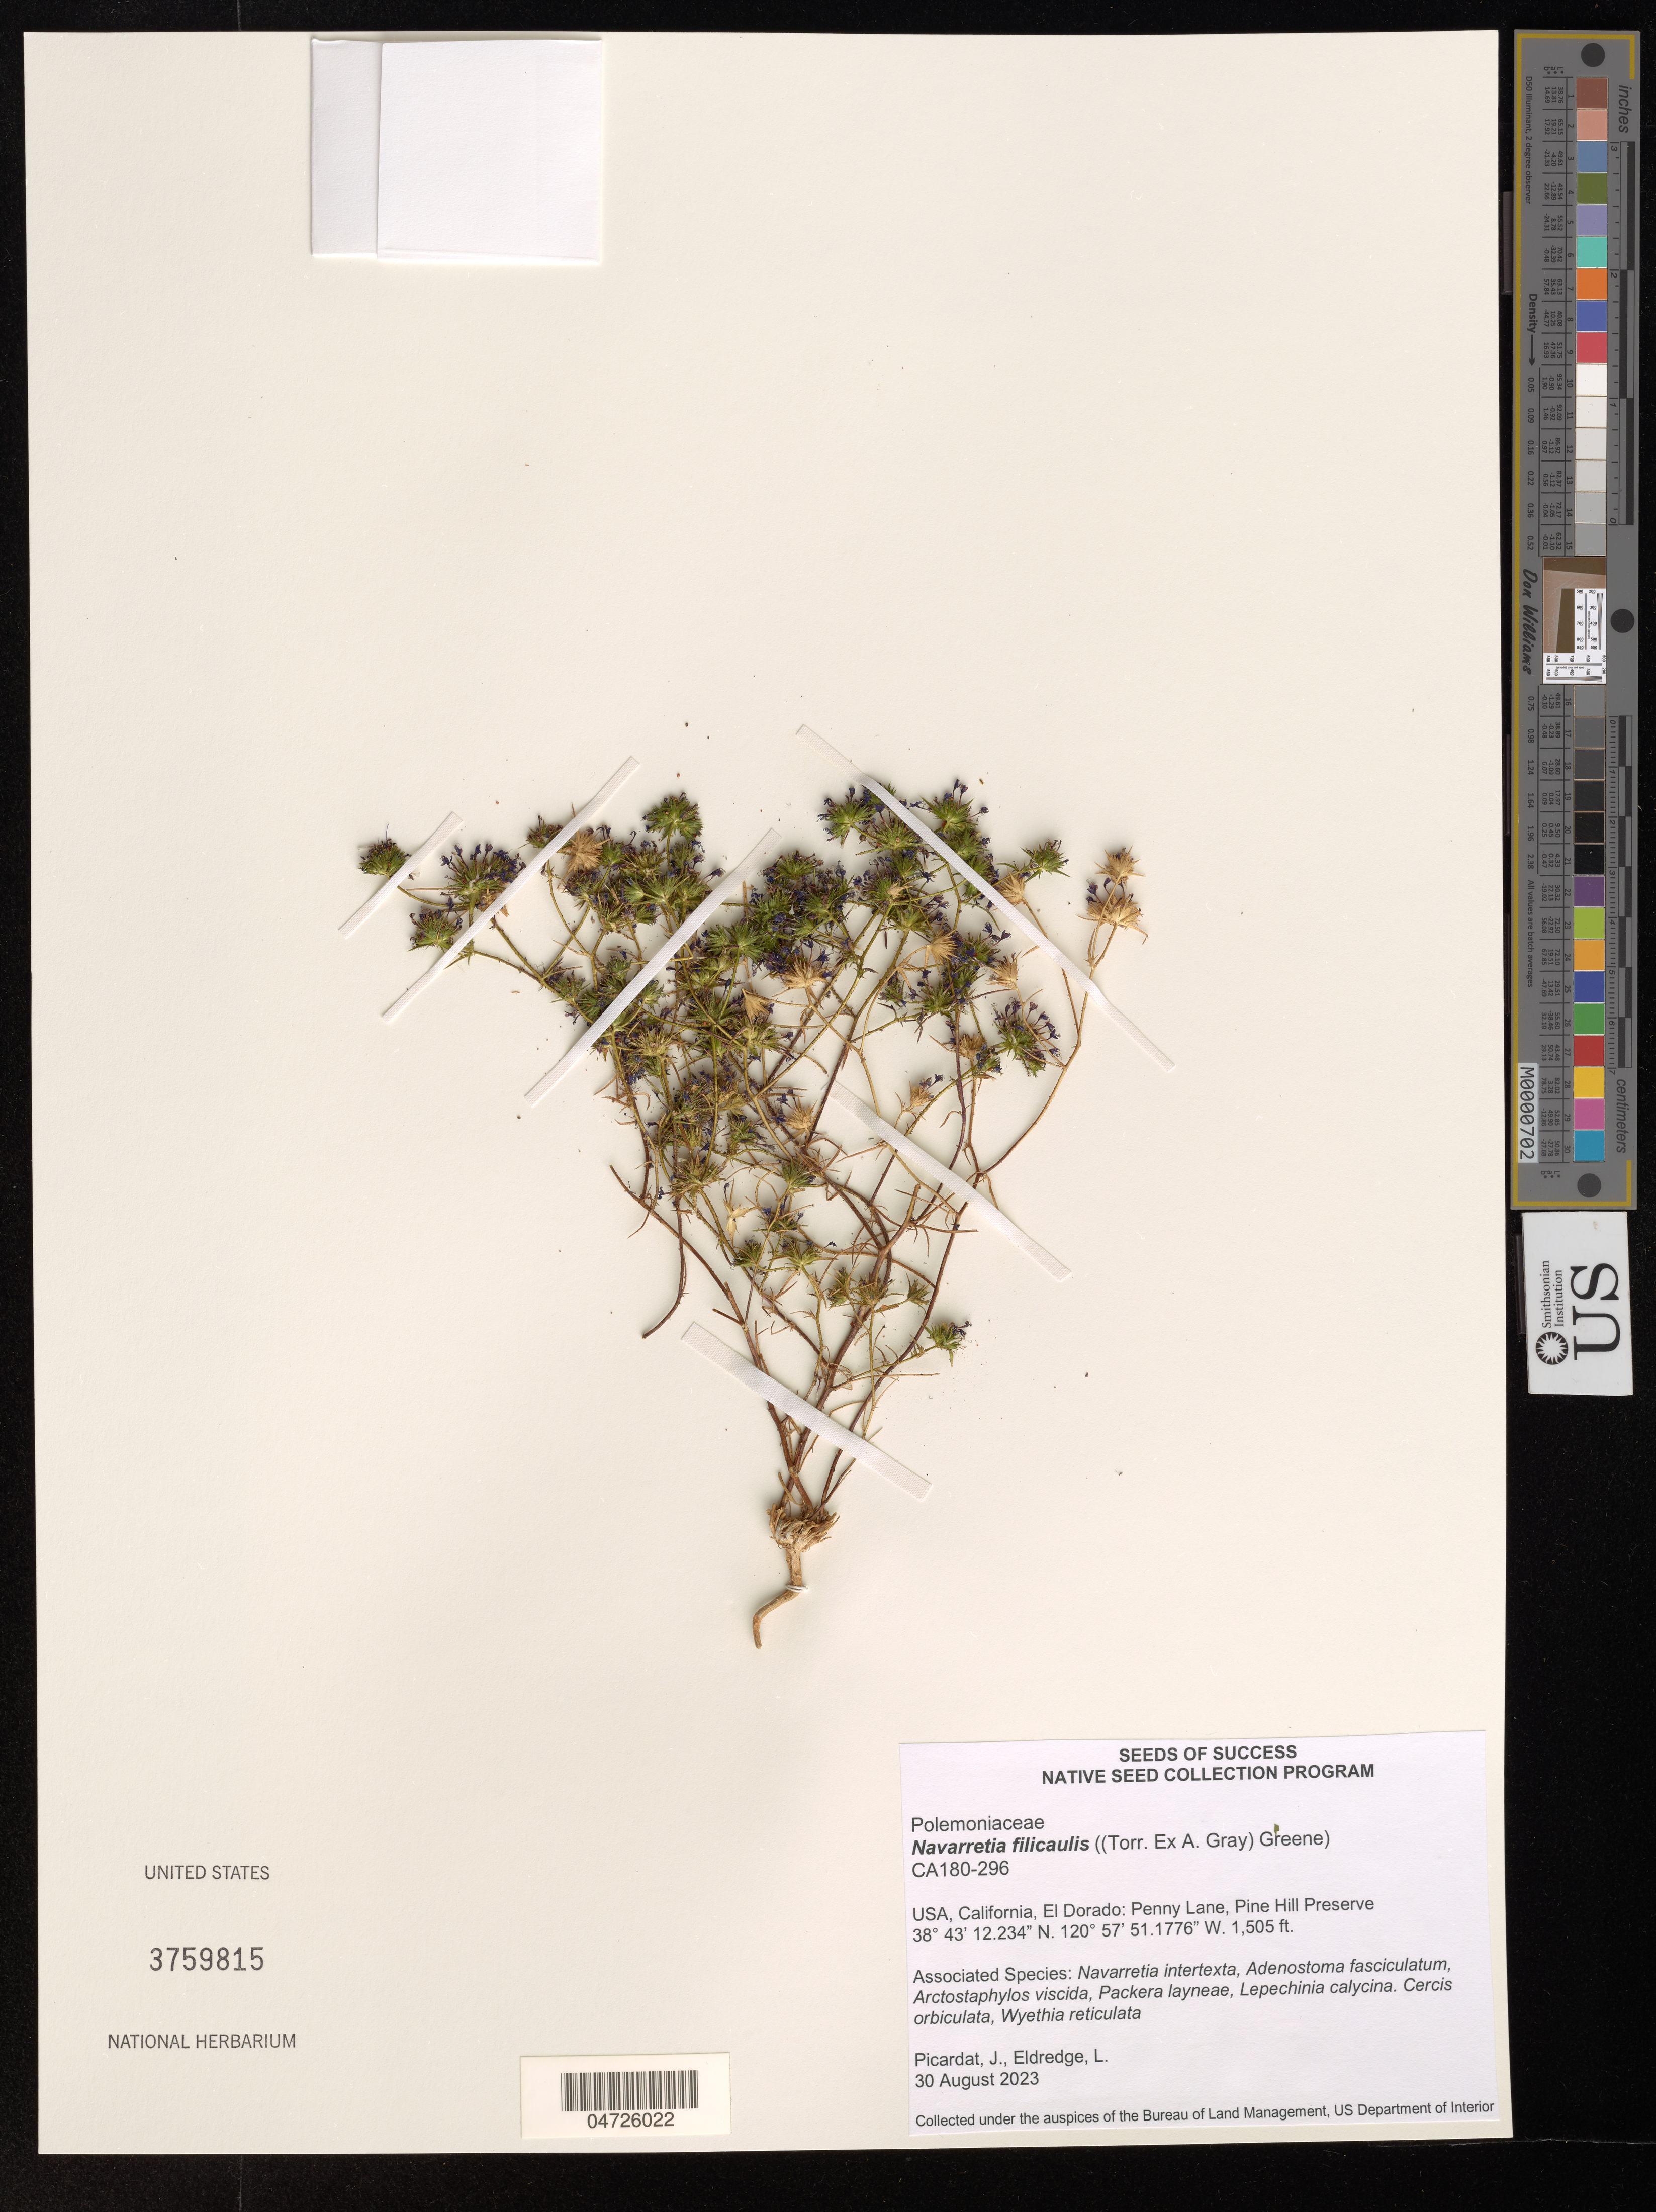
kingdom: Plantae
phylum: Tracheophyta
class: Magnoliopsida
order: Ericales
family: Polemoniaceae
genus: Navarretia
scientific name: Navarretia filicaulis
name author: (Torr. ex A. Gray) S.W. Greene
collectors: J. Picardat & L. Eldredge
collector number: CA180-296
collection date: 2023-08-30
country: United States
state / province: California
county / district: El Dorado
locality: El Dorado: Penny Lane, Pine Hill Preserve.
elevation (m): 459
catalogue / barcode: US 3759815